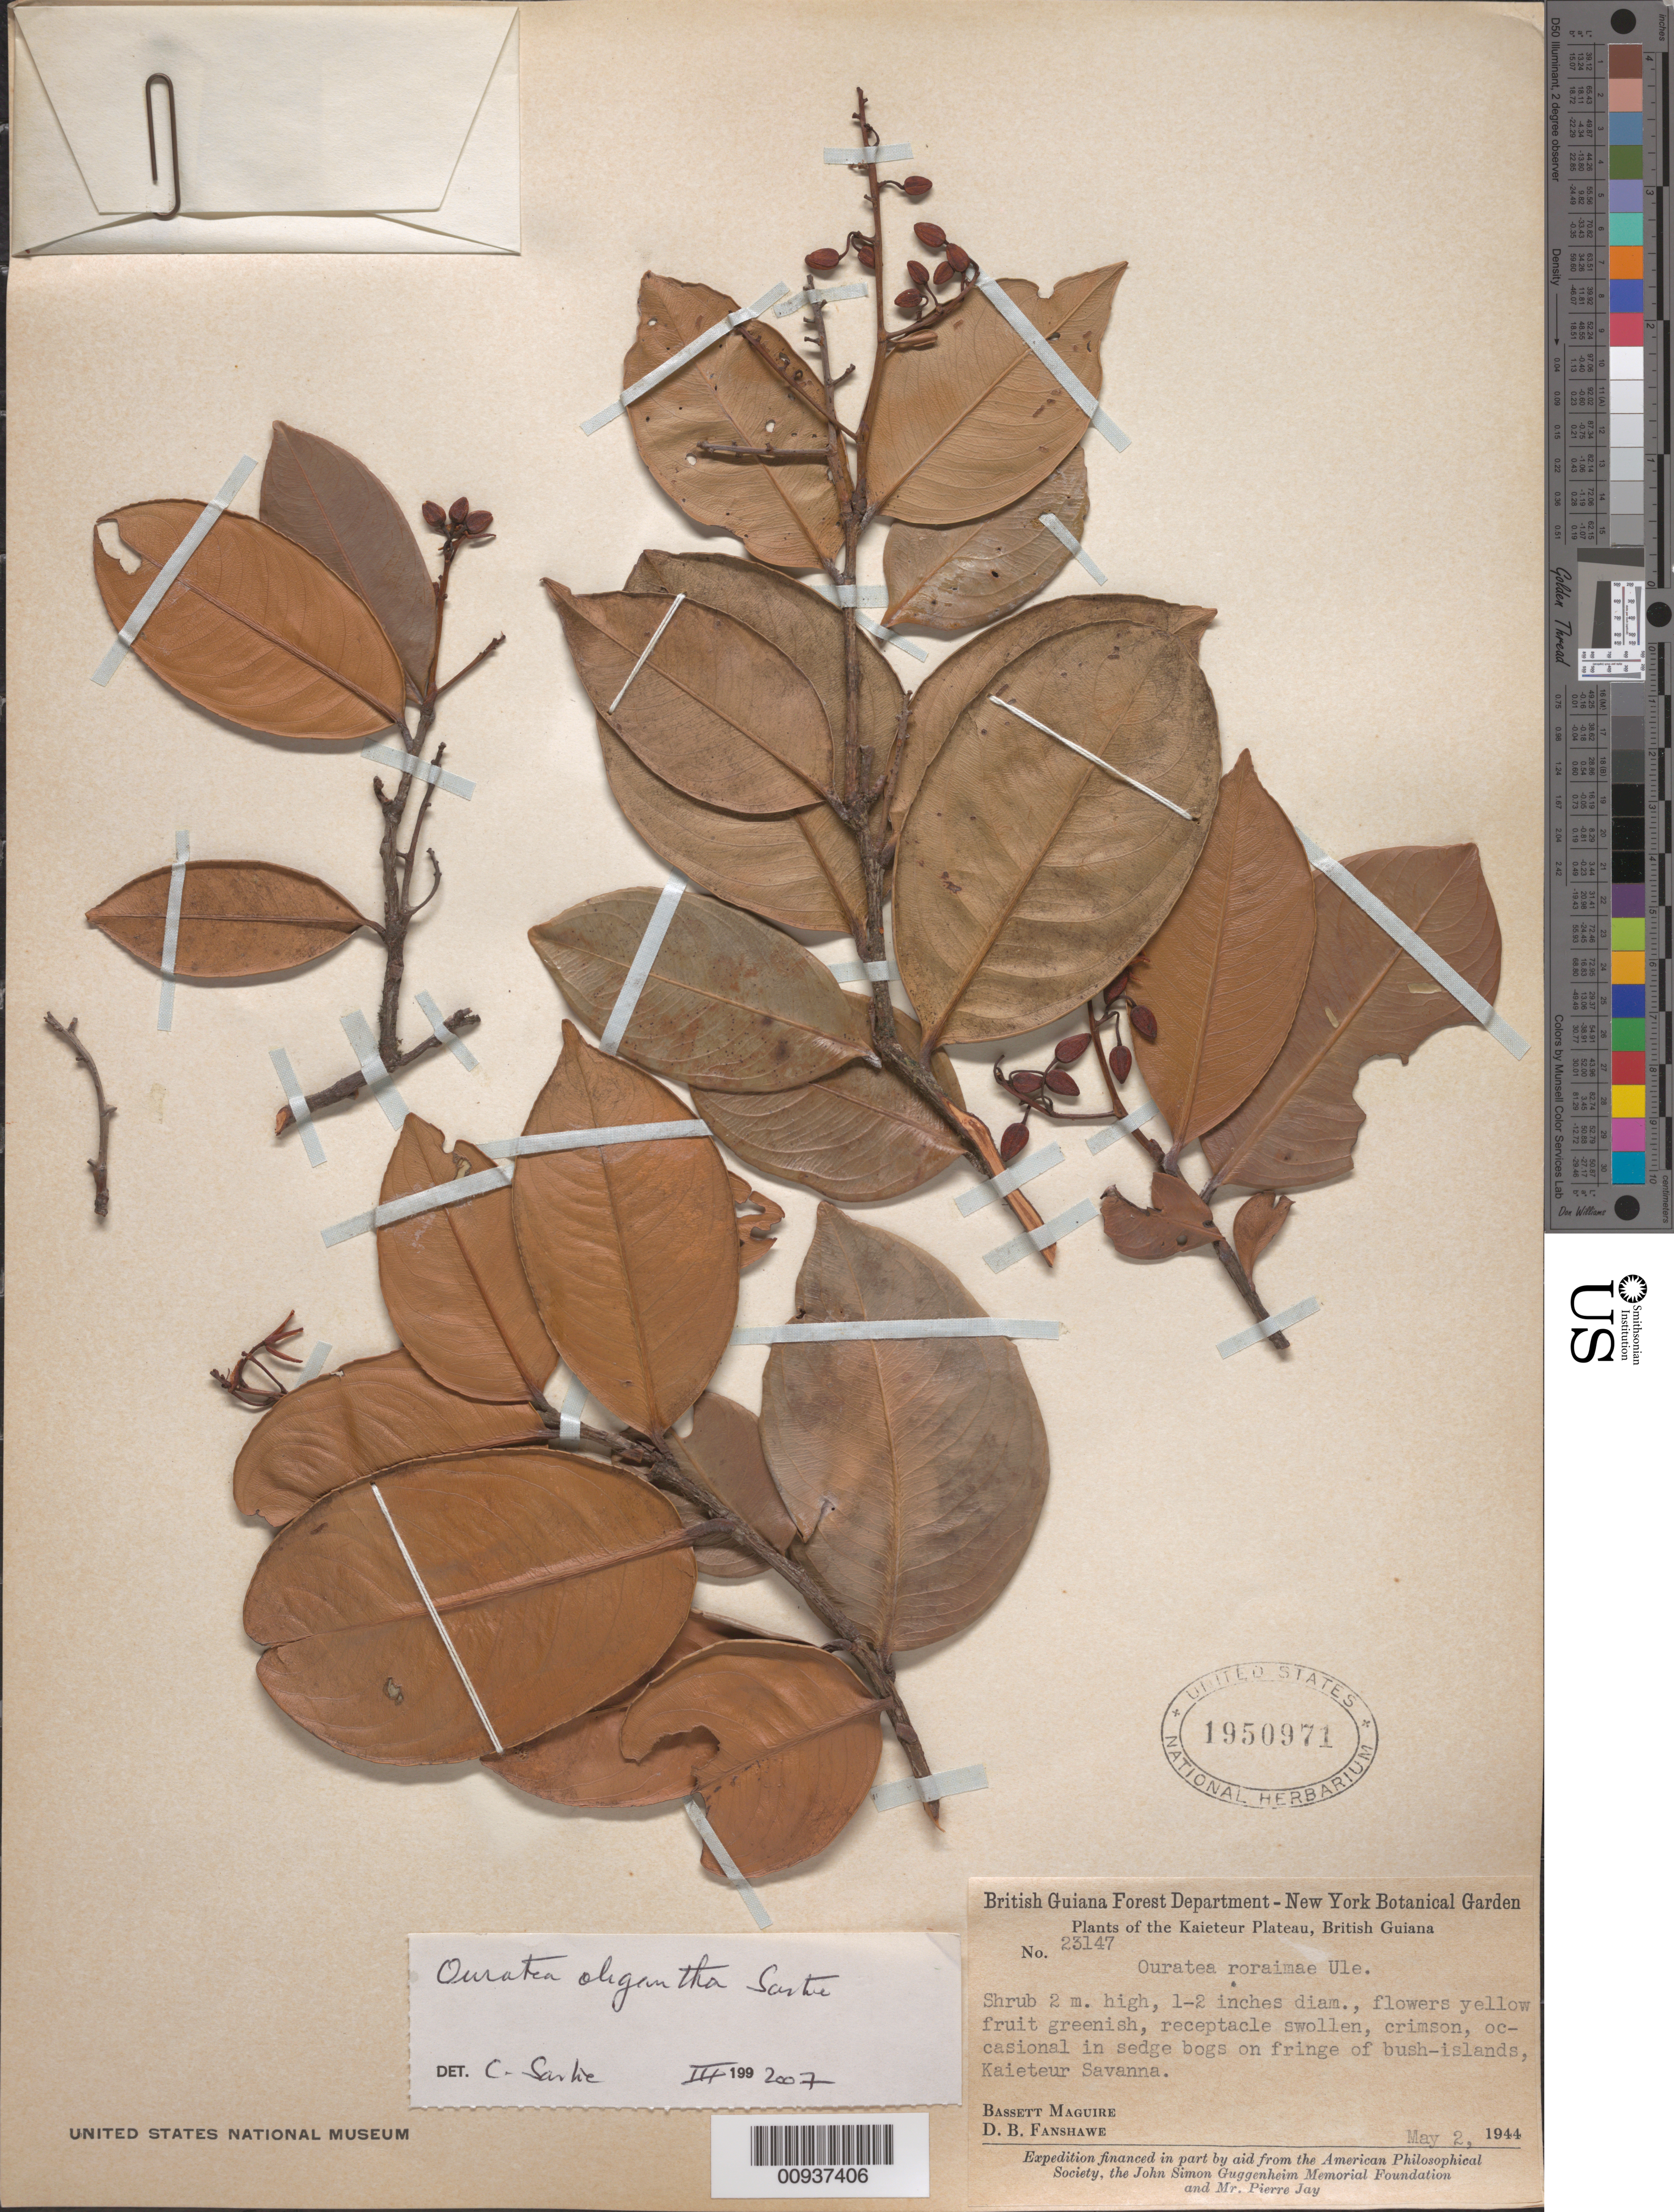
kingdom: Plantae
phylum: Tracheophyta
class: Magnoliopsida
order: Malpighiales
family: Ochnaceae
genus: Ouratea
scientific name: Ouratea oligantha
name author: Steyerm. ex Sastre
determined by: Sastre, C. H. L.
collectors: B. Maguire & D. B. Fanshawe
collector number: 23147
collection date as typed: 2-May-44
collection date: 1944-05-02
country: Guyana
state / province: Potaro-Siparuni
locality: Kaieteur Plateau, Potaro River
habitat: Sedge bogs on fringe of bush-islands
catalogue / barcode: US 1950971